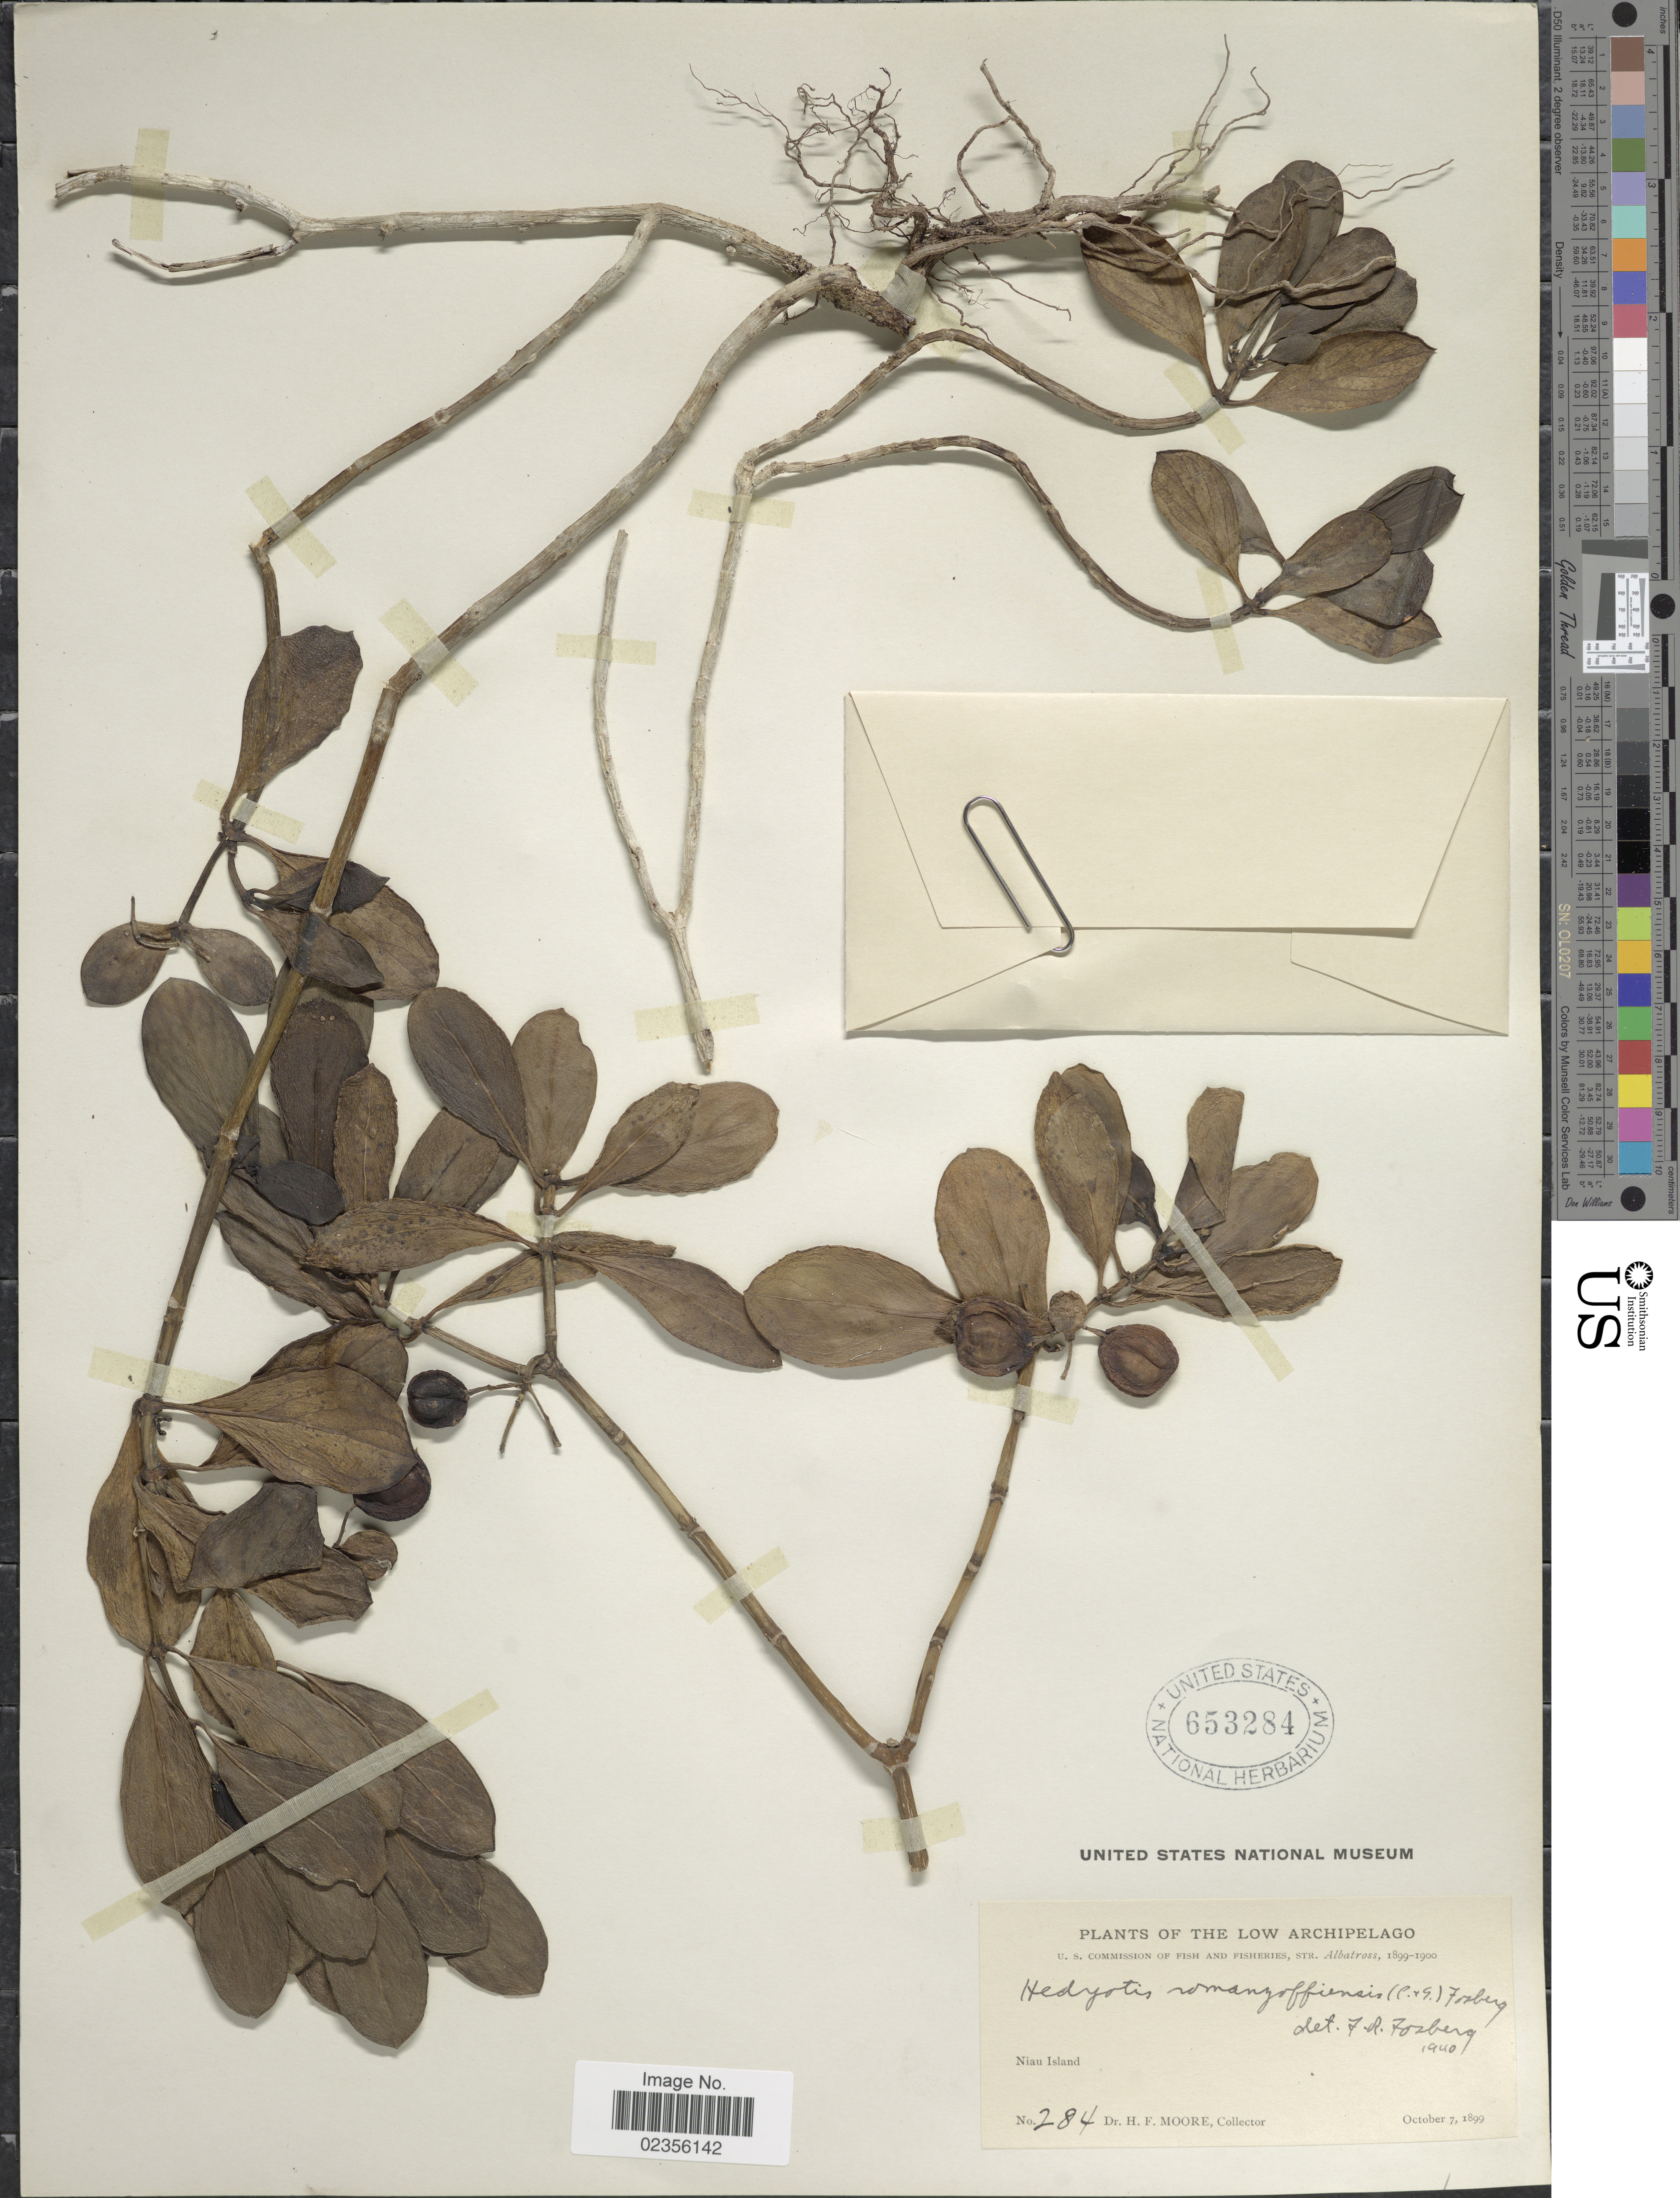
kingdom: Plantae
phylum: Tracheophyta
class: Magnoliopsida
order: Gentianales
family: Rubiaceae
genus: Kadua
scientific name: Kadua romanzoffiensis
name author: Cham. & Schltdl.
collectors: H. F. Moore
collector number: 284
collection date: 1899-10-07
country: French Polynesia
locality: Low Archipelago, Niau Island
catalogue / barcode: US 653284